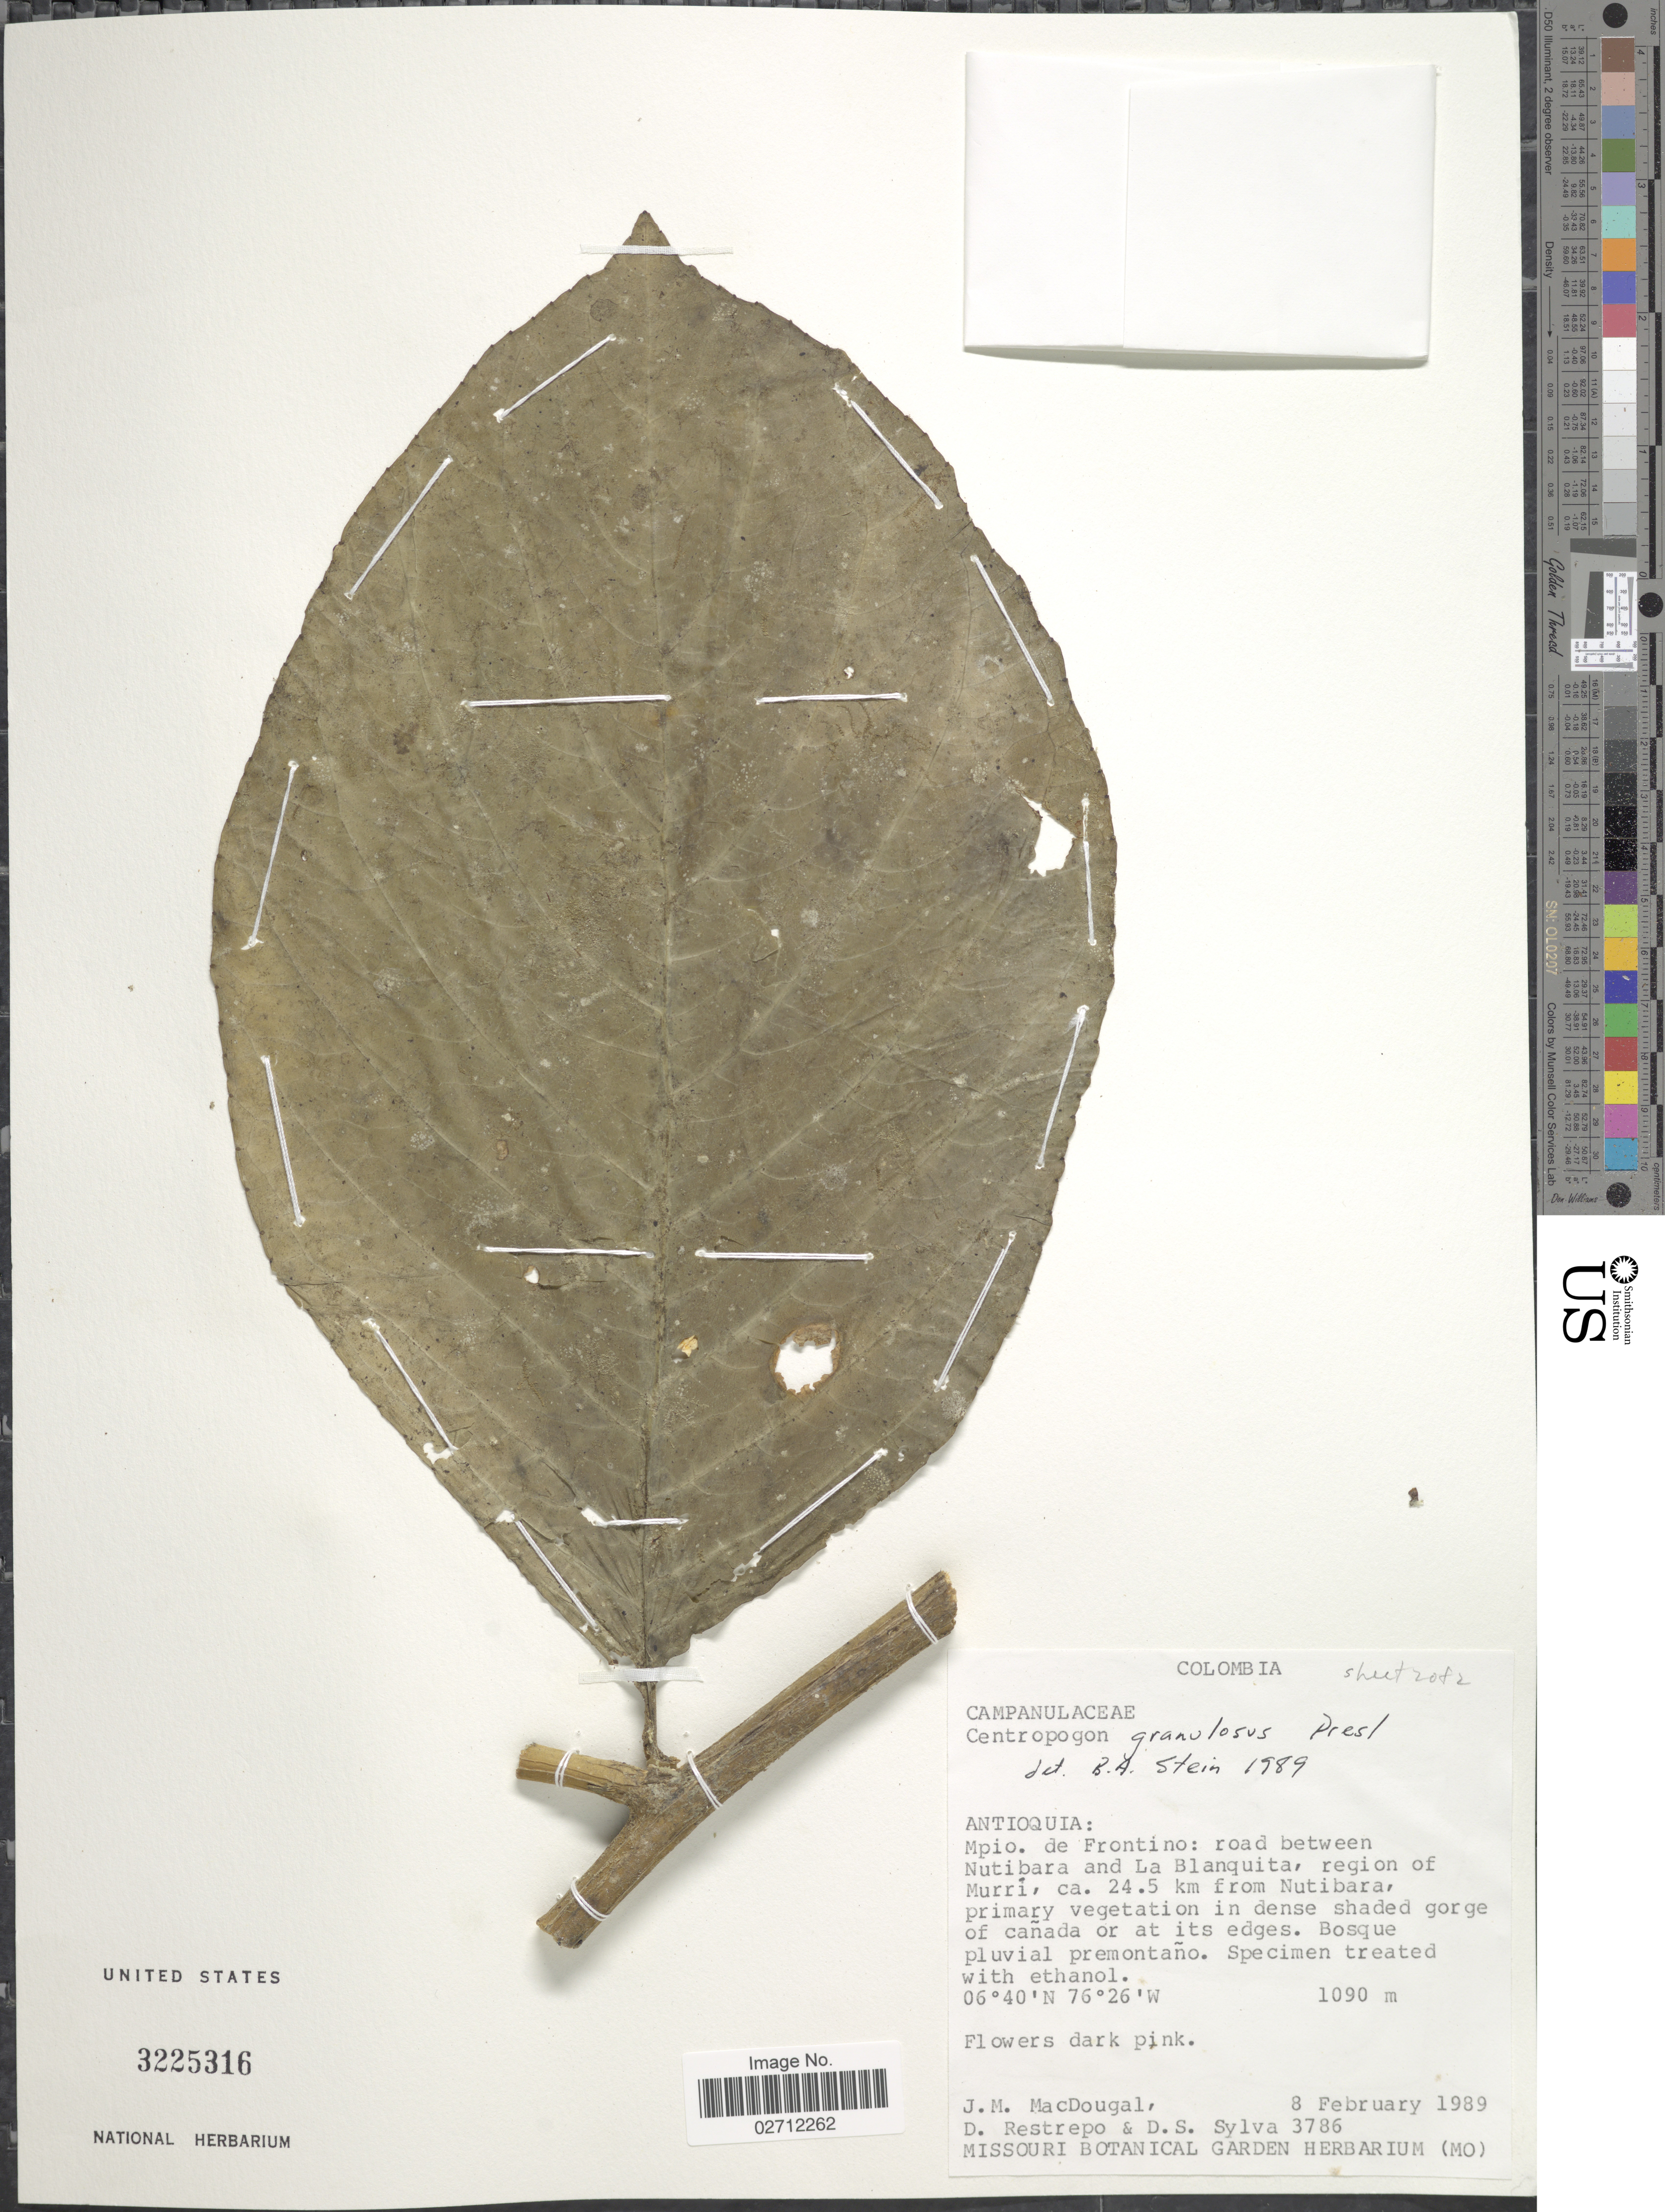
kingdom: Plantae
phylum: Tracheophyta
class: Magnoliopsida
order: Asterales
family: Campanulaceae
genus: Centropogon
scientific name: Centropogon granulosus subsp. granulosus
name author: C. Presl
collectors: J. MacDougall, D. Restrepo & D. Sylva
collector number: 3786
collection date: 1989-02-08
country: Colombia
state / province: Antioquia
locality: Mpio. de Frontino: road between Nutibara and La Blanquita, region of Murri, ca. 24.5 km from Nutibara, primary vegetation in dense shaded gorge of canada or at its edges.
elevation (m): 1090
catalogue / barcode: US 3225316